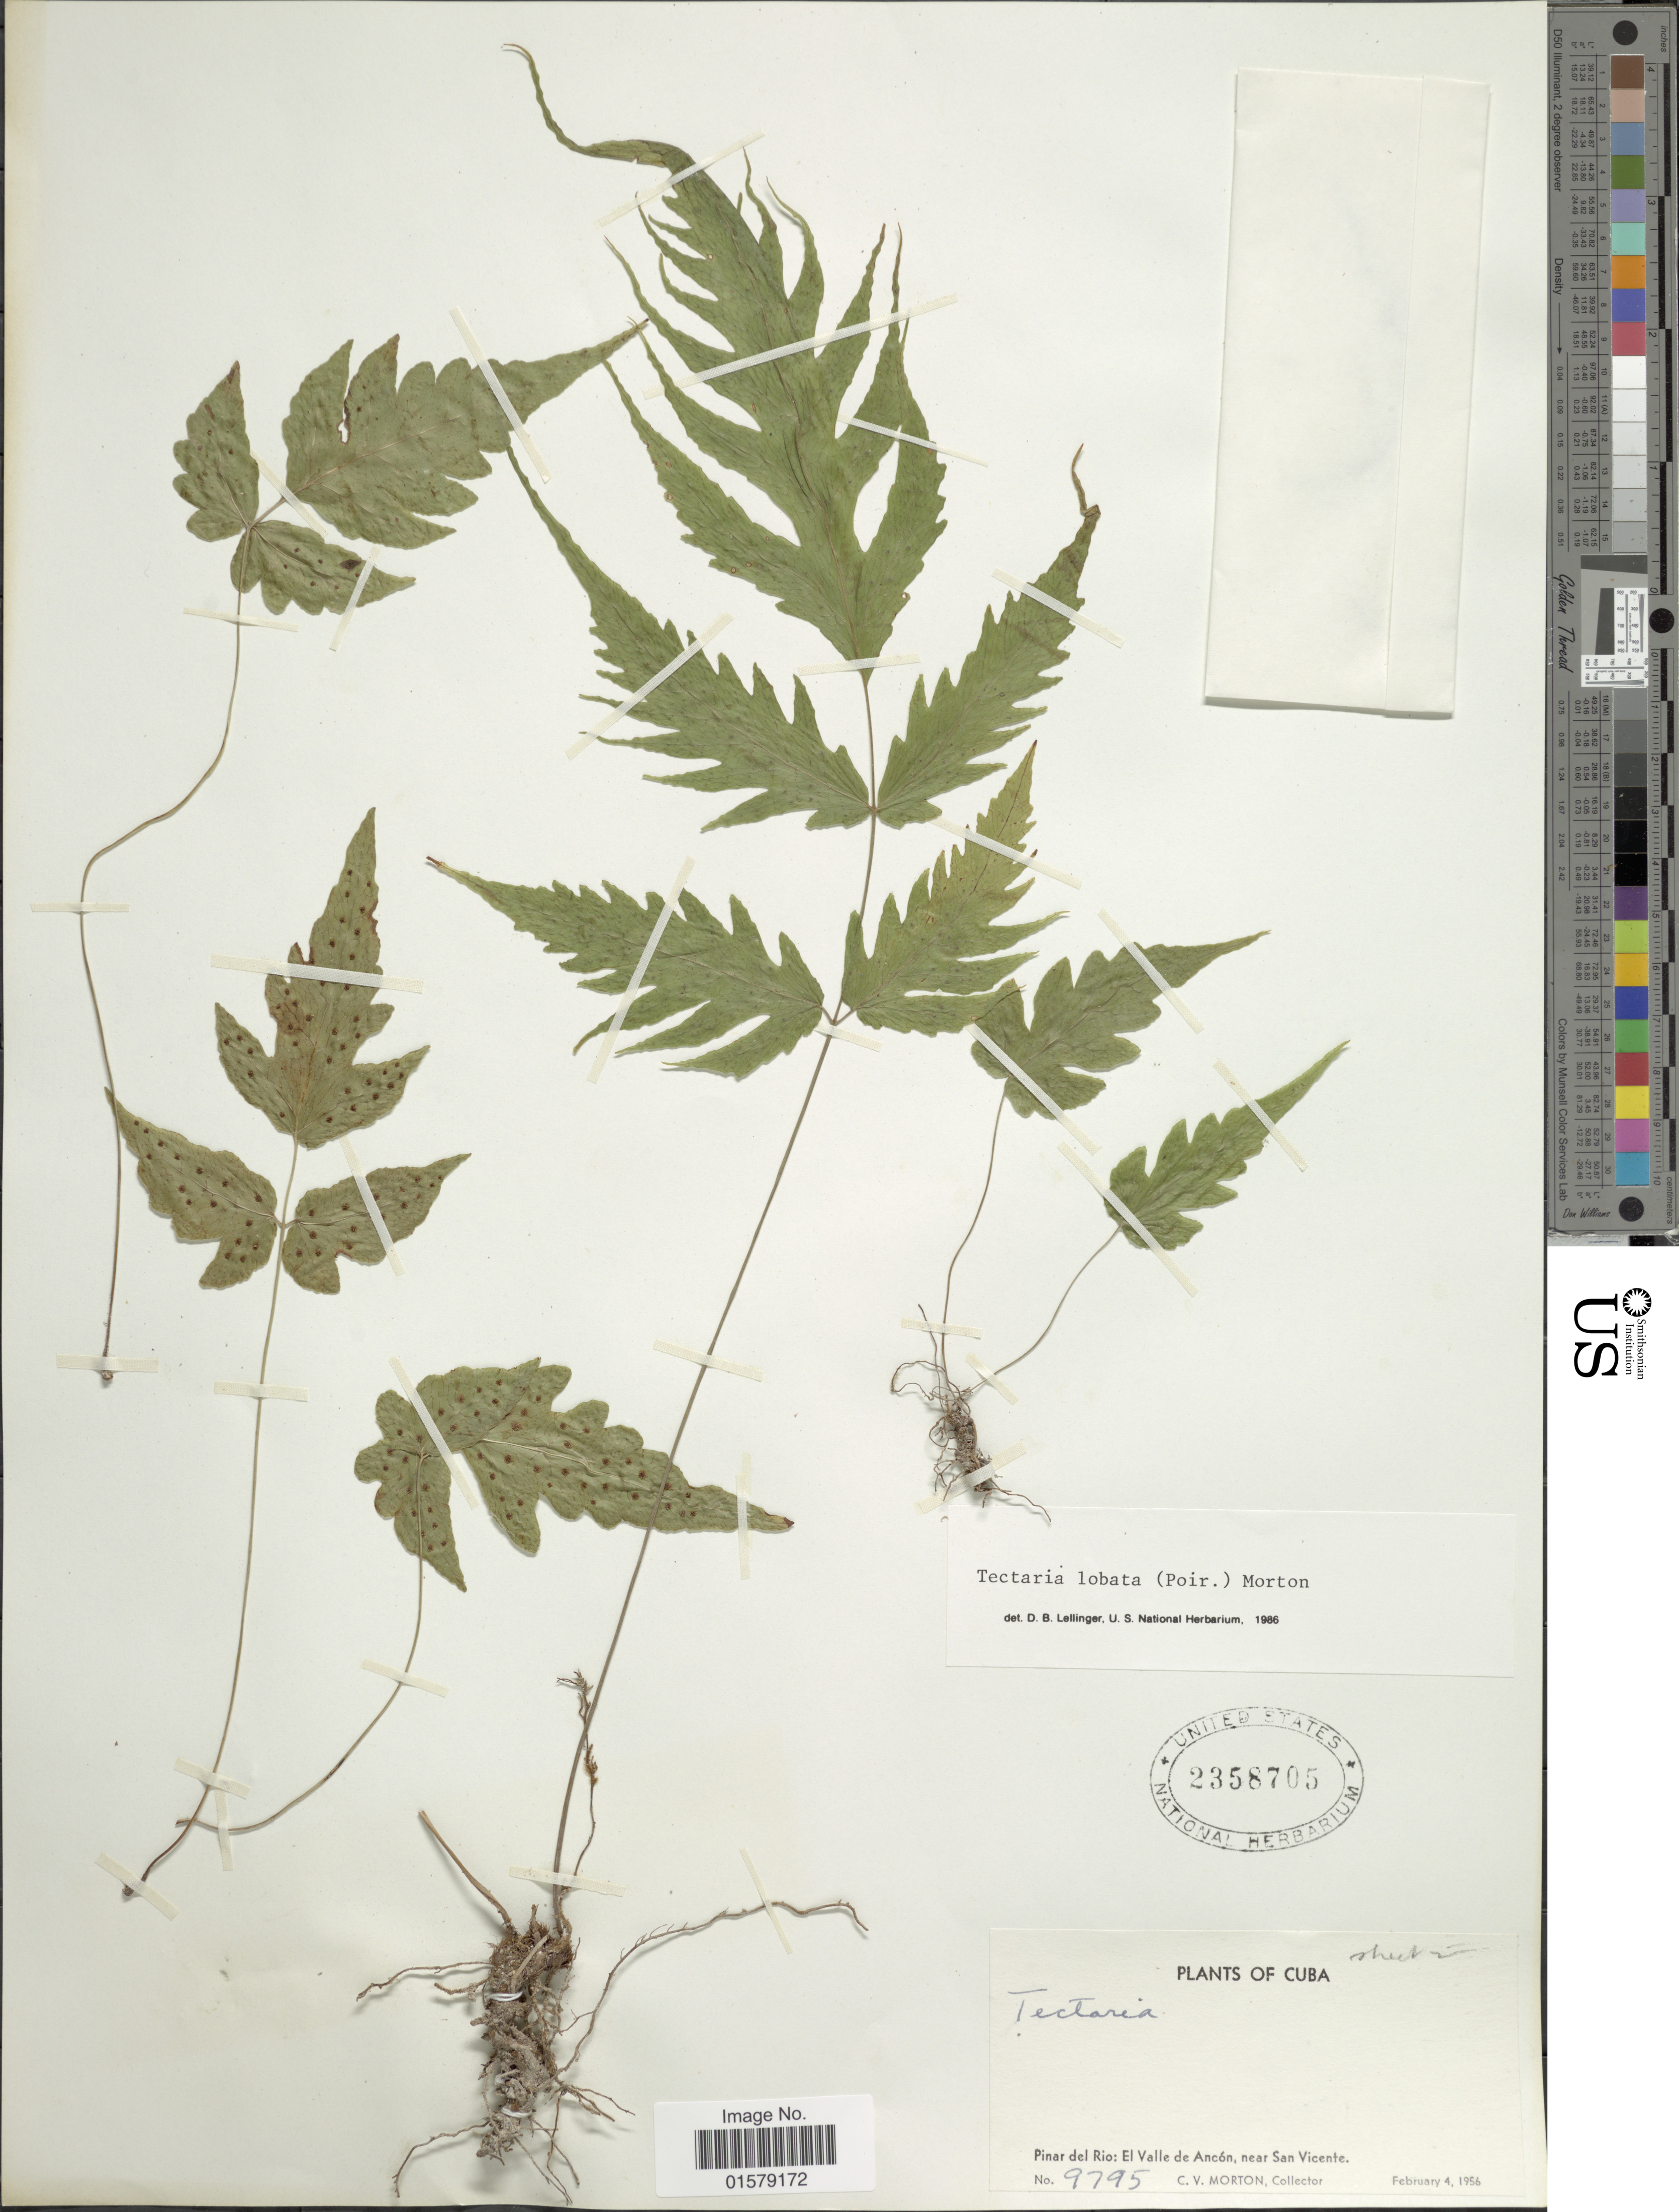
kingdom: Plantae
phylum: Tracheophyta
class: Polypodiopsida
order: Polypodiales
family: Tectariaceae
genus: Tectaria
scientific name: Tectaria fimbriata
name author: (Willd.) Lourteig & Proctor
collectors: C. V. Morton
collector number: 9795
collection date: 1956-02-04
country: Cuba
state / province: Pinar del Río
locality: El Valle de Ancon, near San Vicente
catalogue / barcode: US 2358705